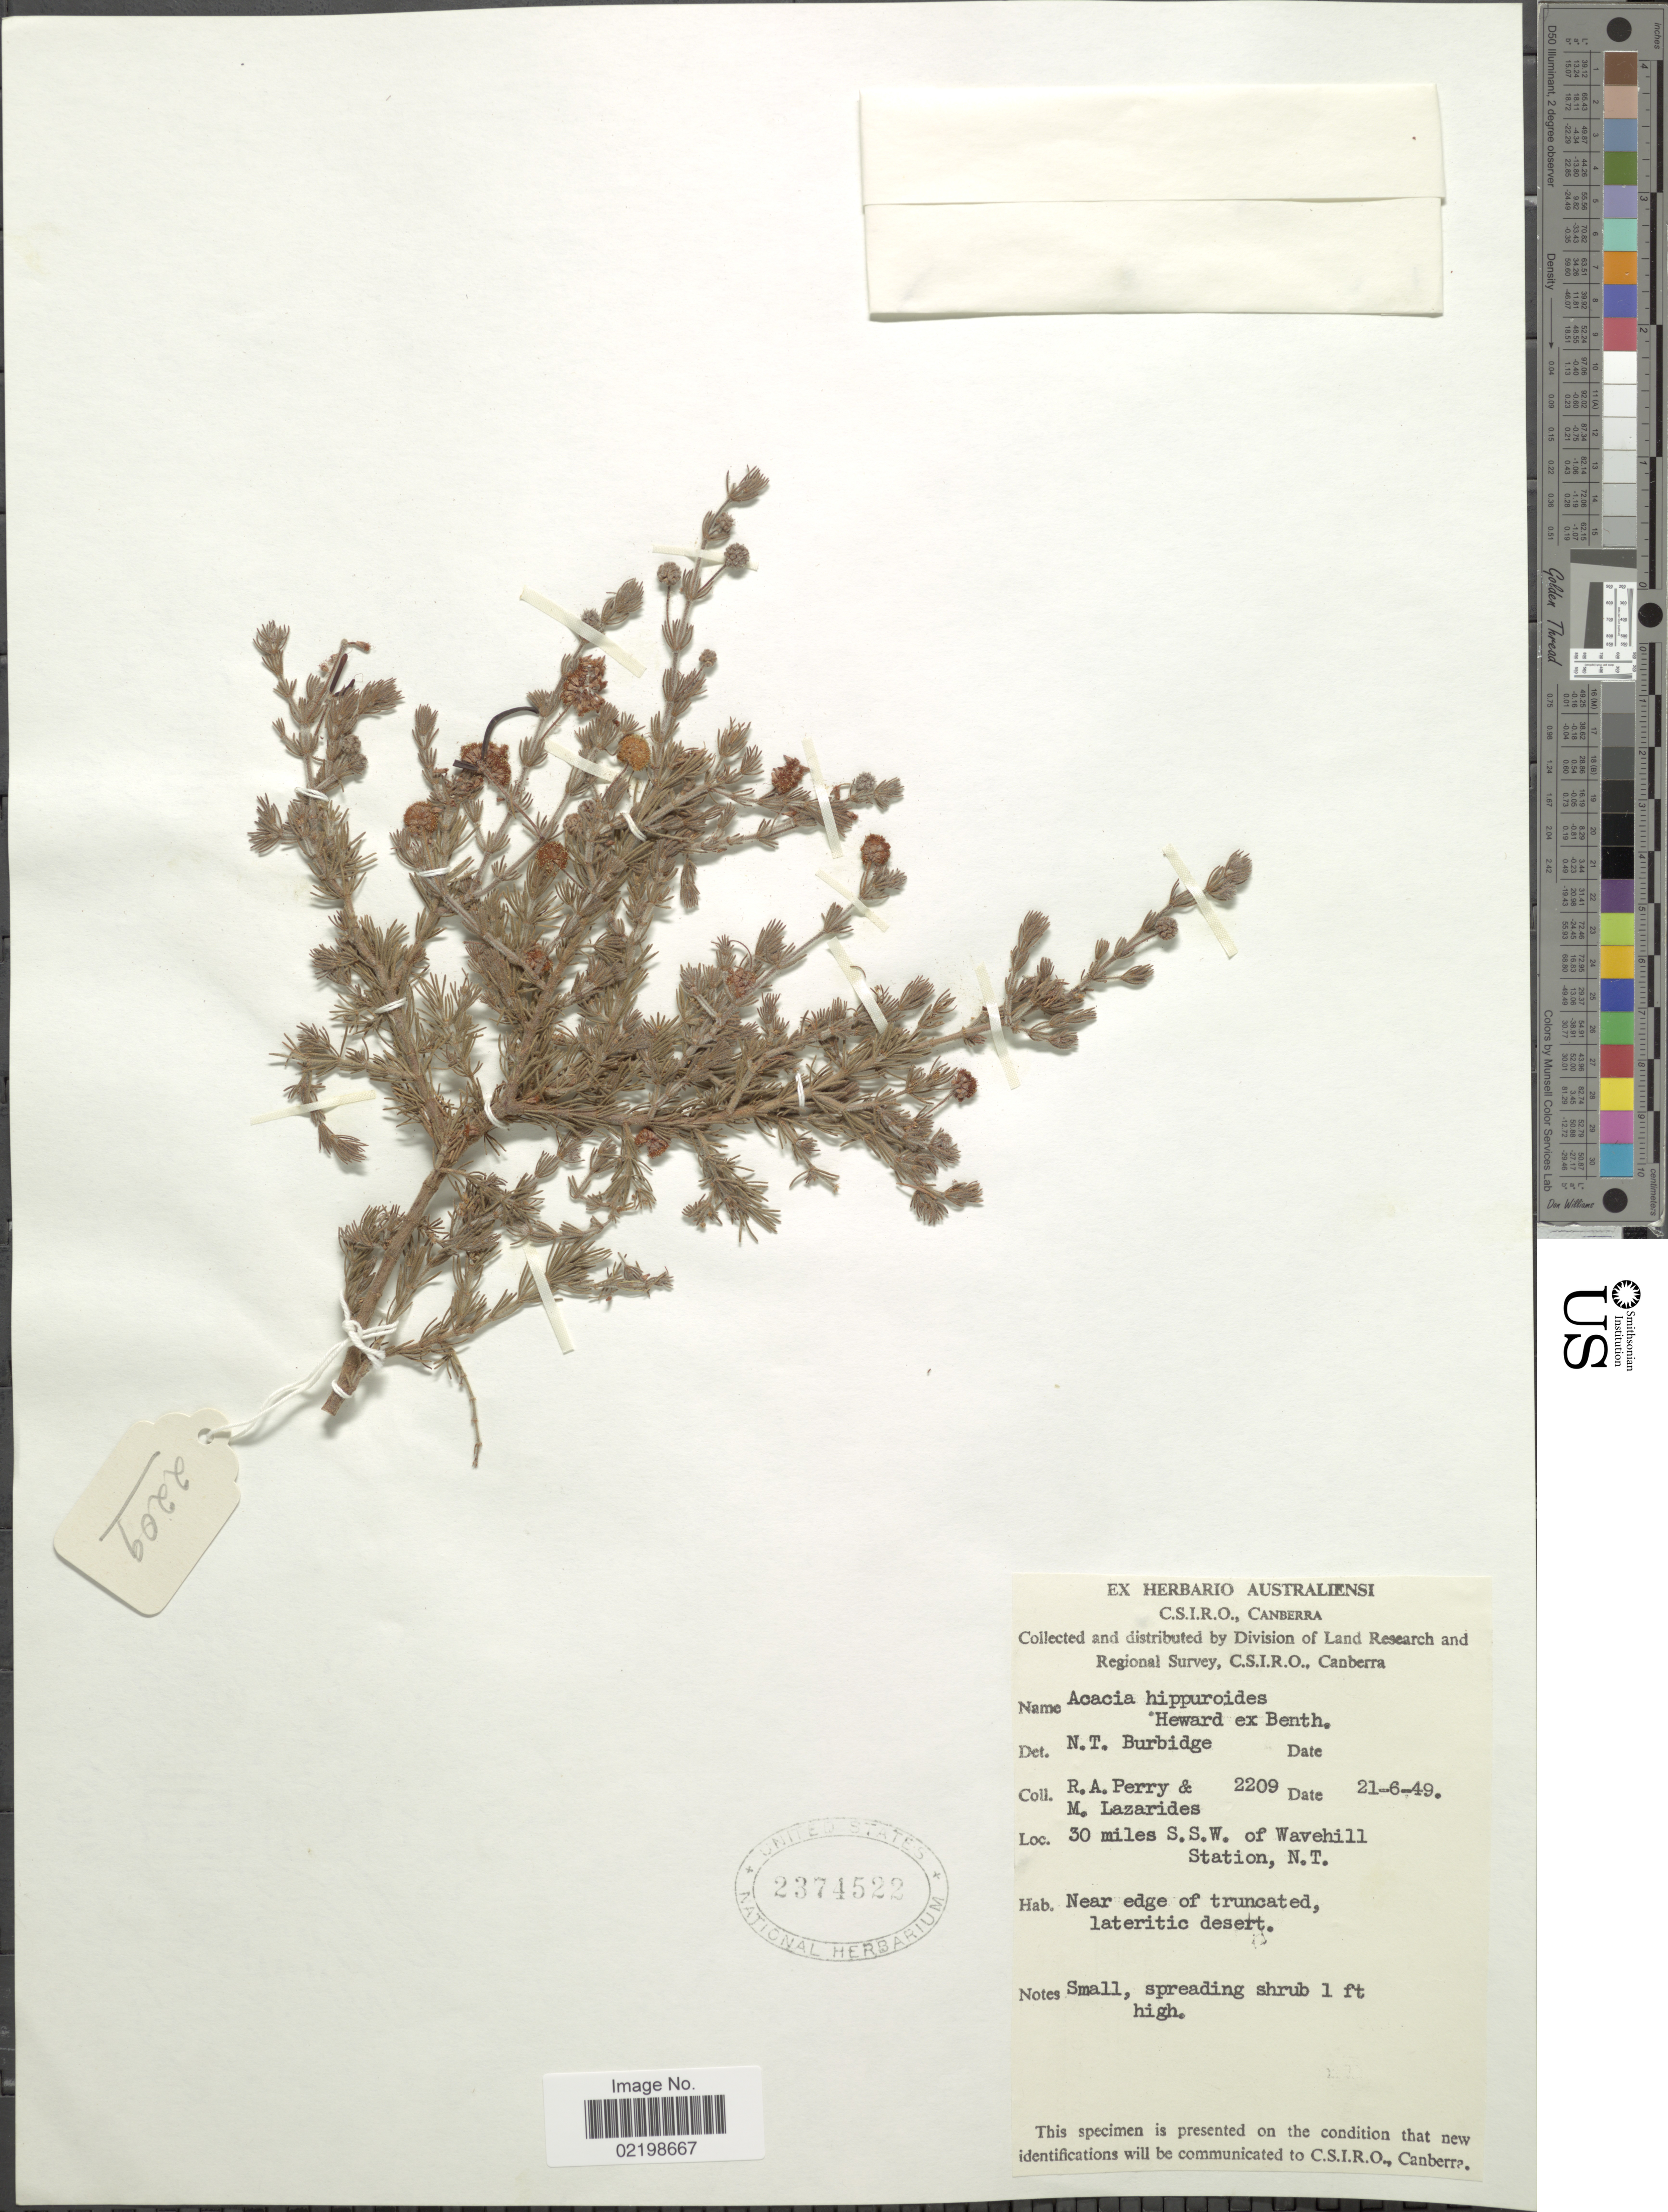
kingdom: Plantae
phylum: Tracheophyta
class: Magnoliopsida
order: Fabales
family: Fabaceae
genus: Acacia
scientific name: Acacia hippuroides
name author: Benth.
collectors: Perry, R. A. & M. Lazarides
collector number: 2209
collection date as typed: Transcribed d/m/y: 21/6/49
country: Australia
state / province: Northern Territory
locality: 30 miles S.S.W. of Wavehill Station, N.T.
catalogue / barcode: US 2374522